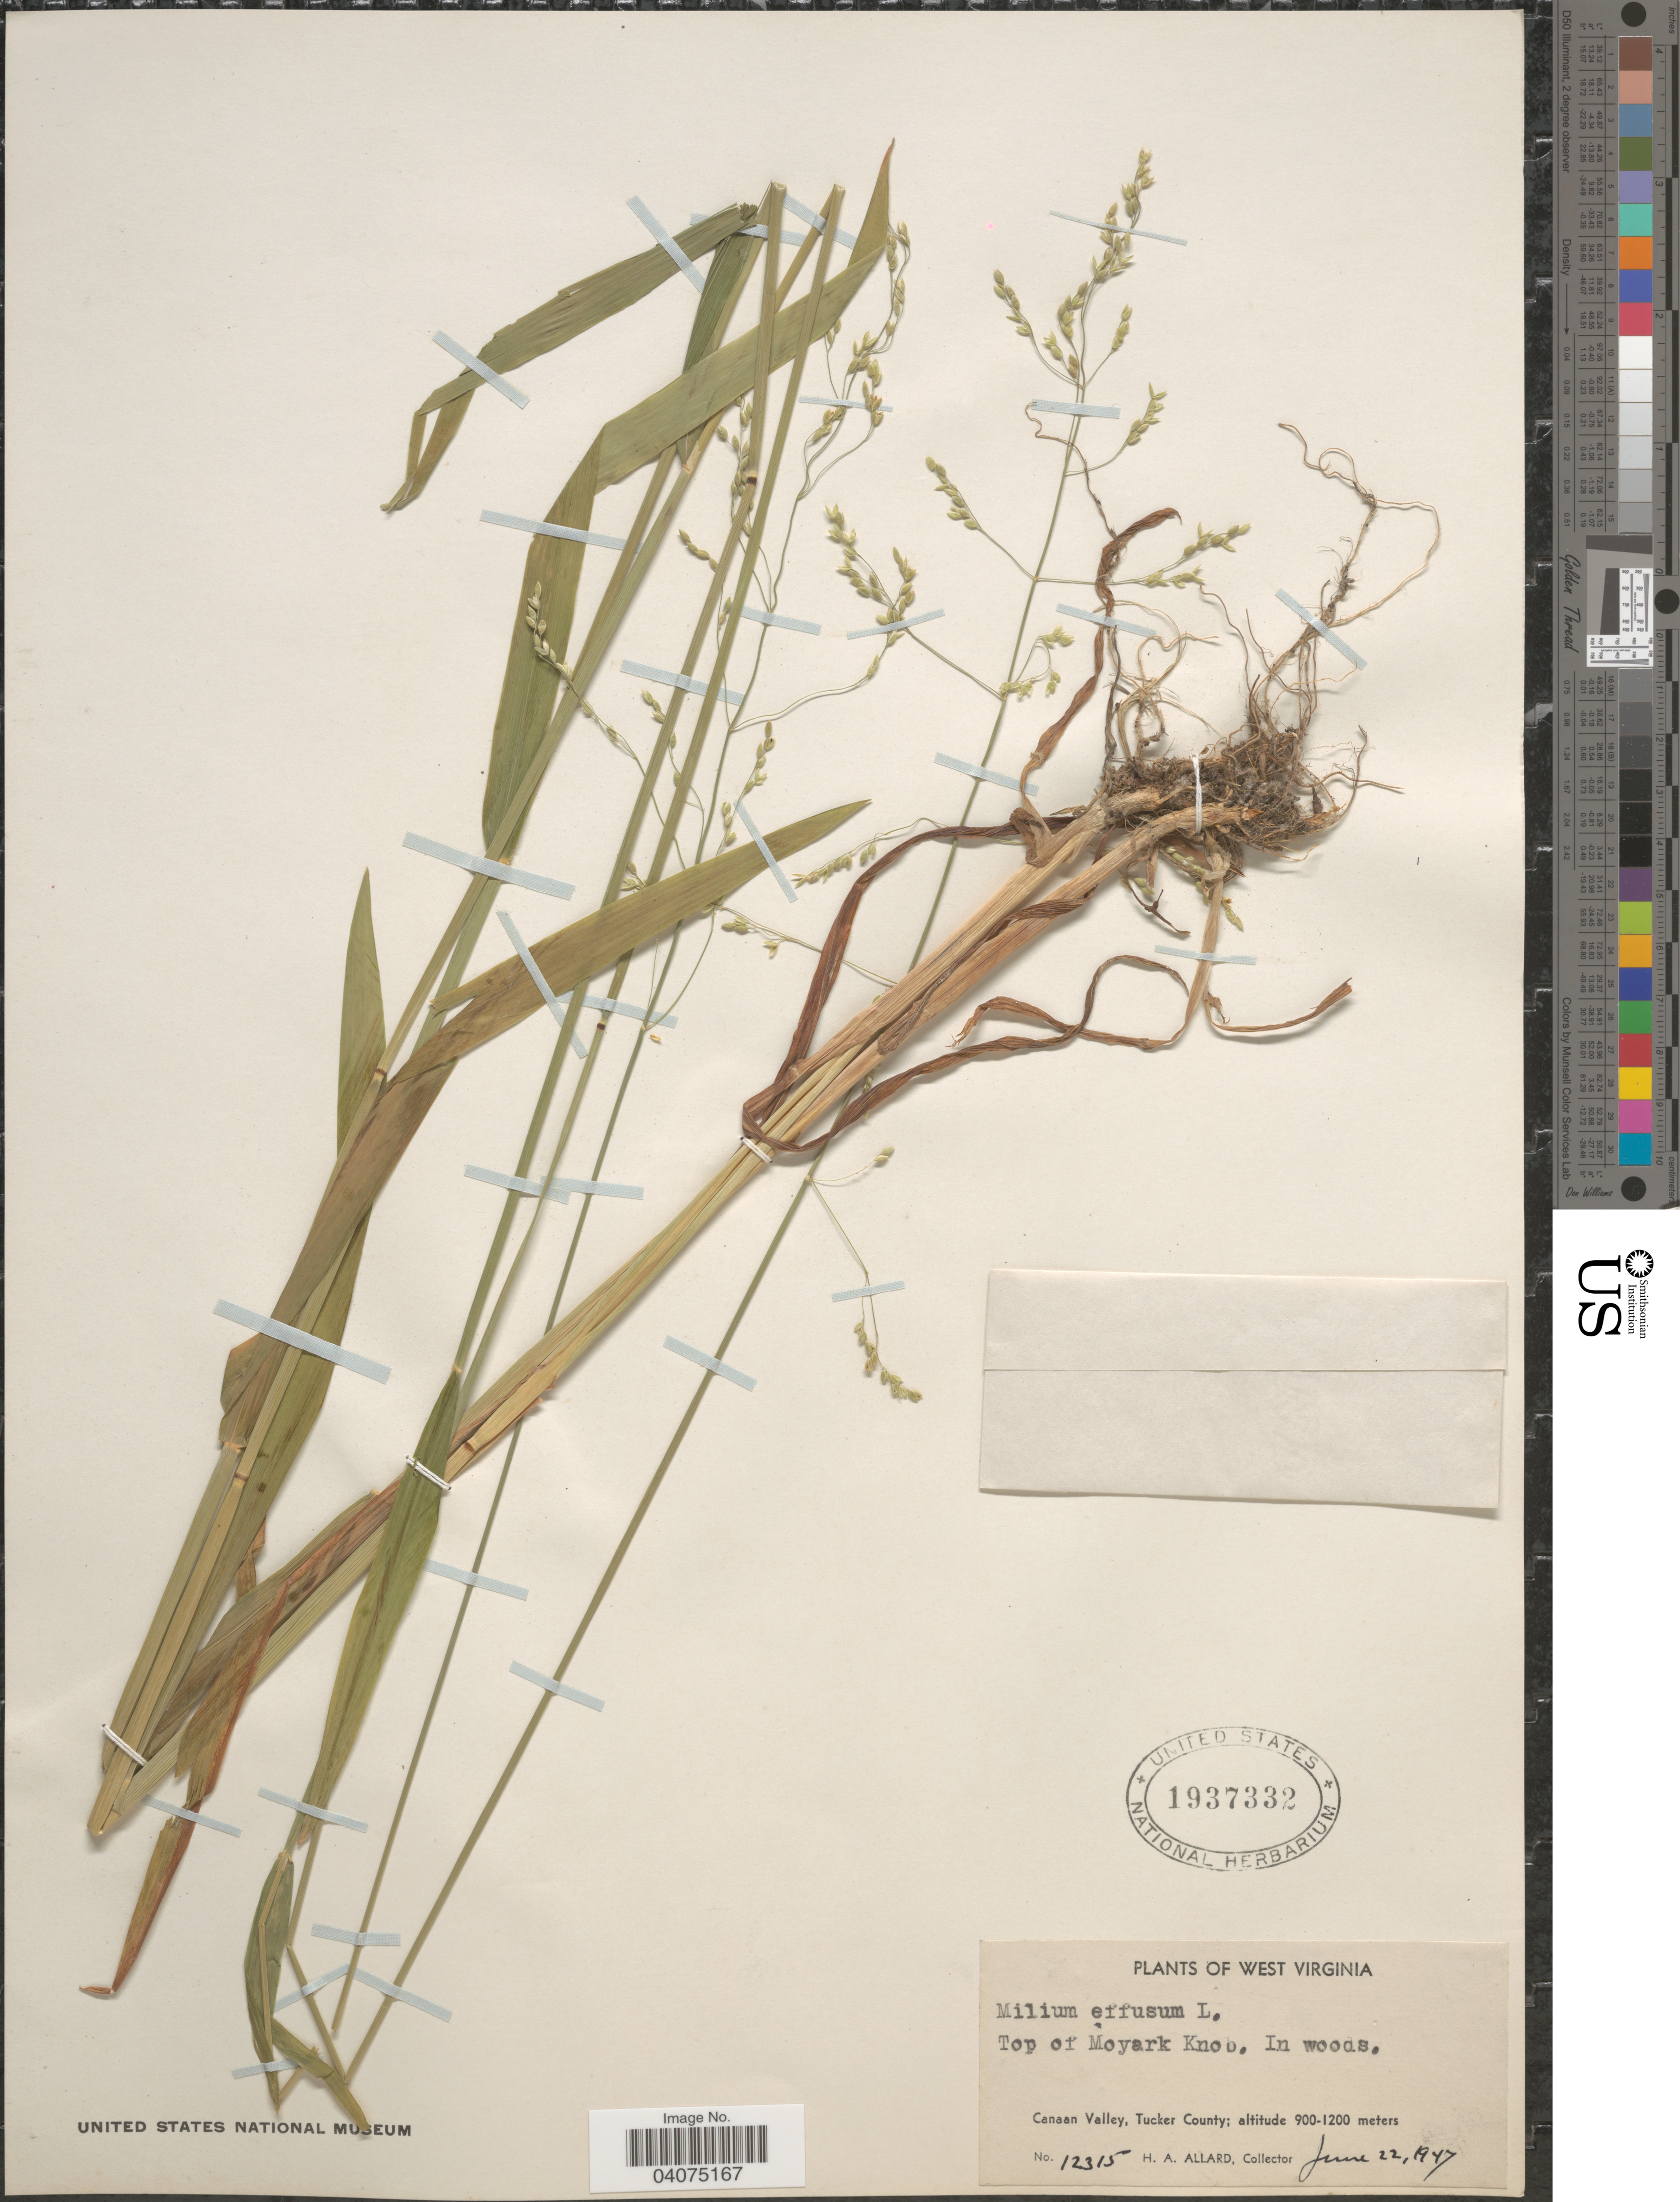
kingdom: Plantae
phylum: Tracheophyta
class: Liliopsida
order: Poales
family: Poaceae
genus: Milium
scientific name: Milium effusum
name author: L.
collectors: H. A. Allard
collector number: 12315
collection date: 1947-06-22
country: United States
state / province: West Virginia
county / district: Tucker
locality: Top of Moyark Knob. In woods. Canaan Valley, Tucker County.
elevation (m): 900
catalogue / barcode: US 1937332